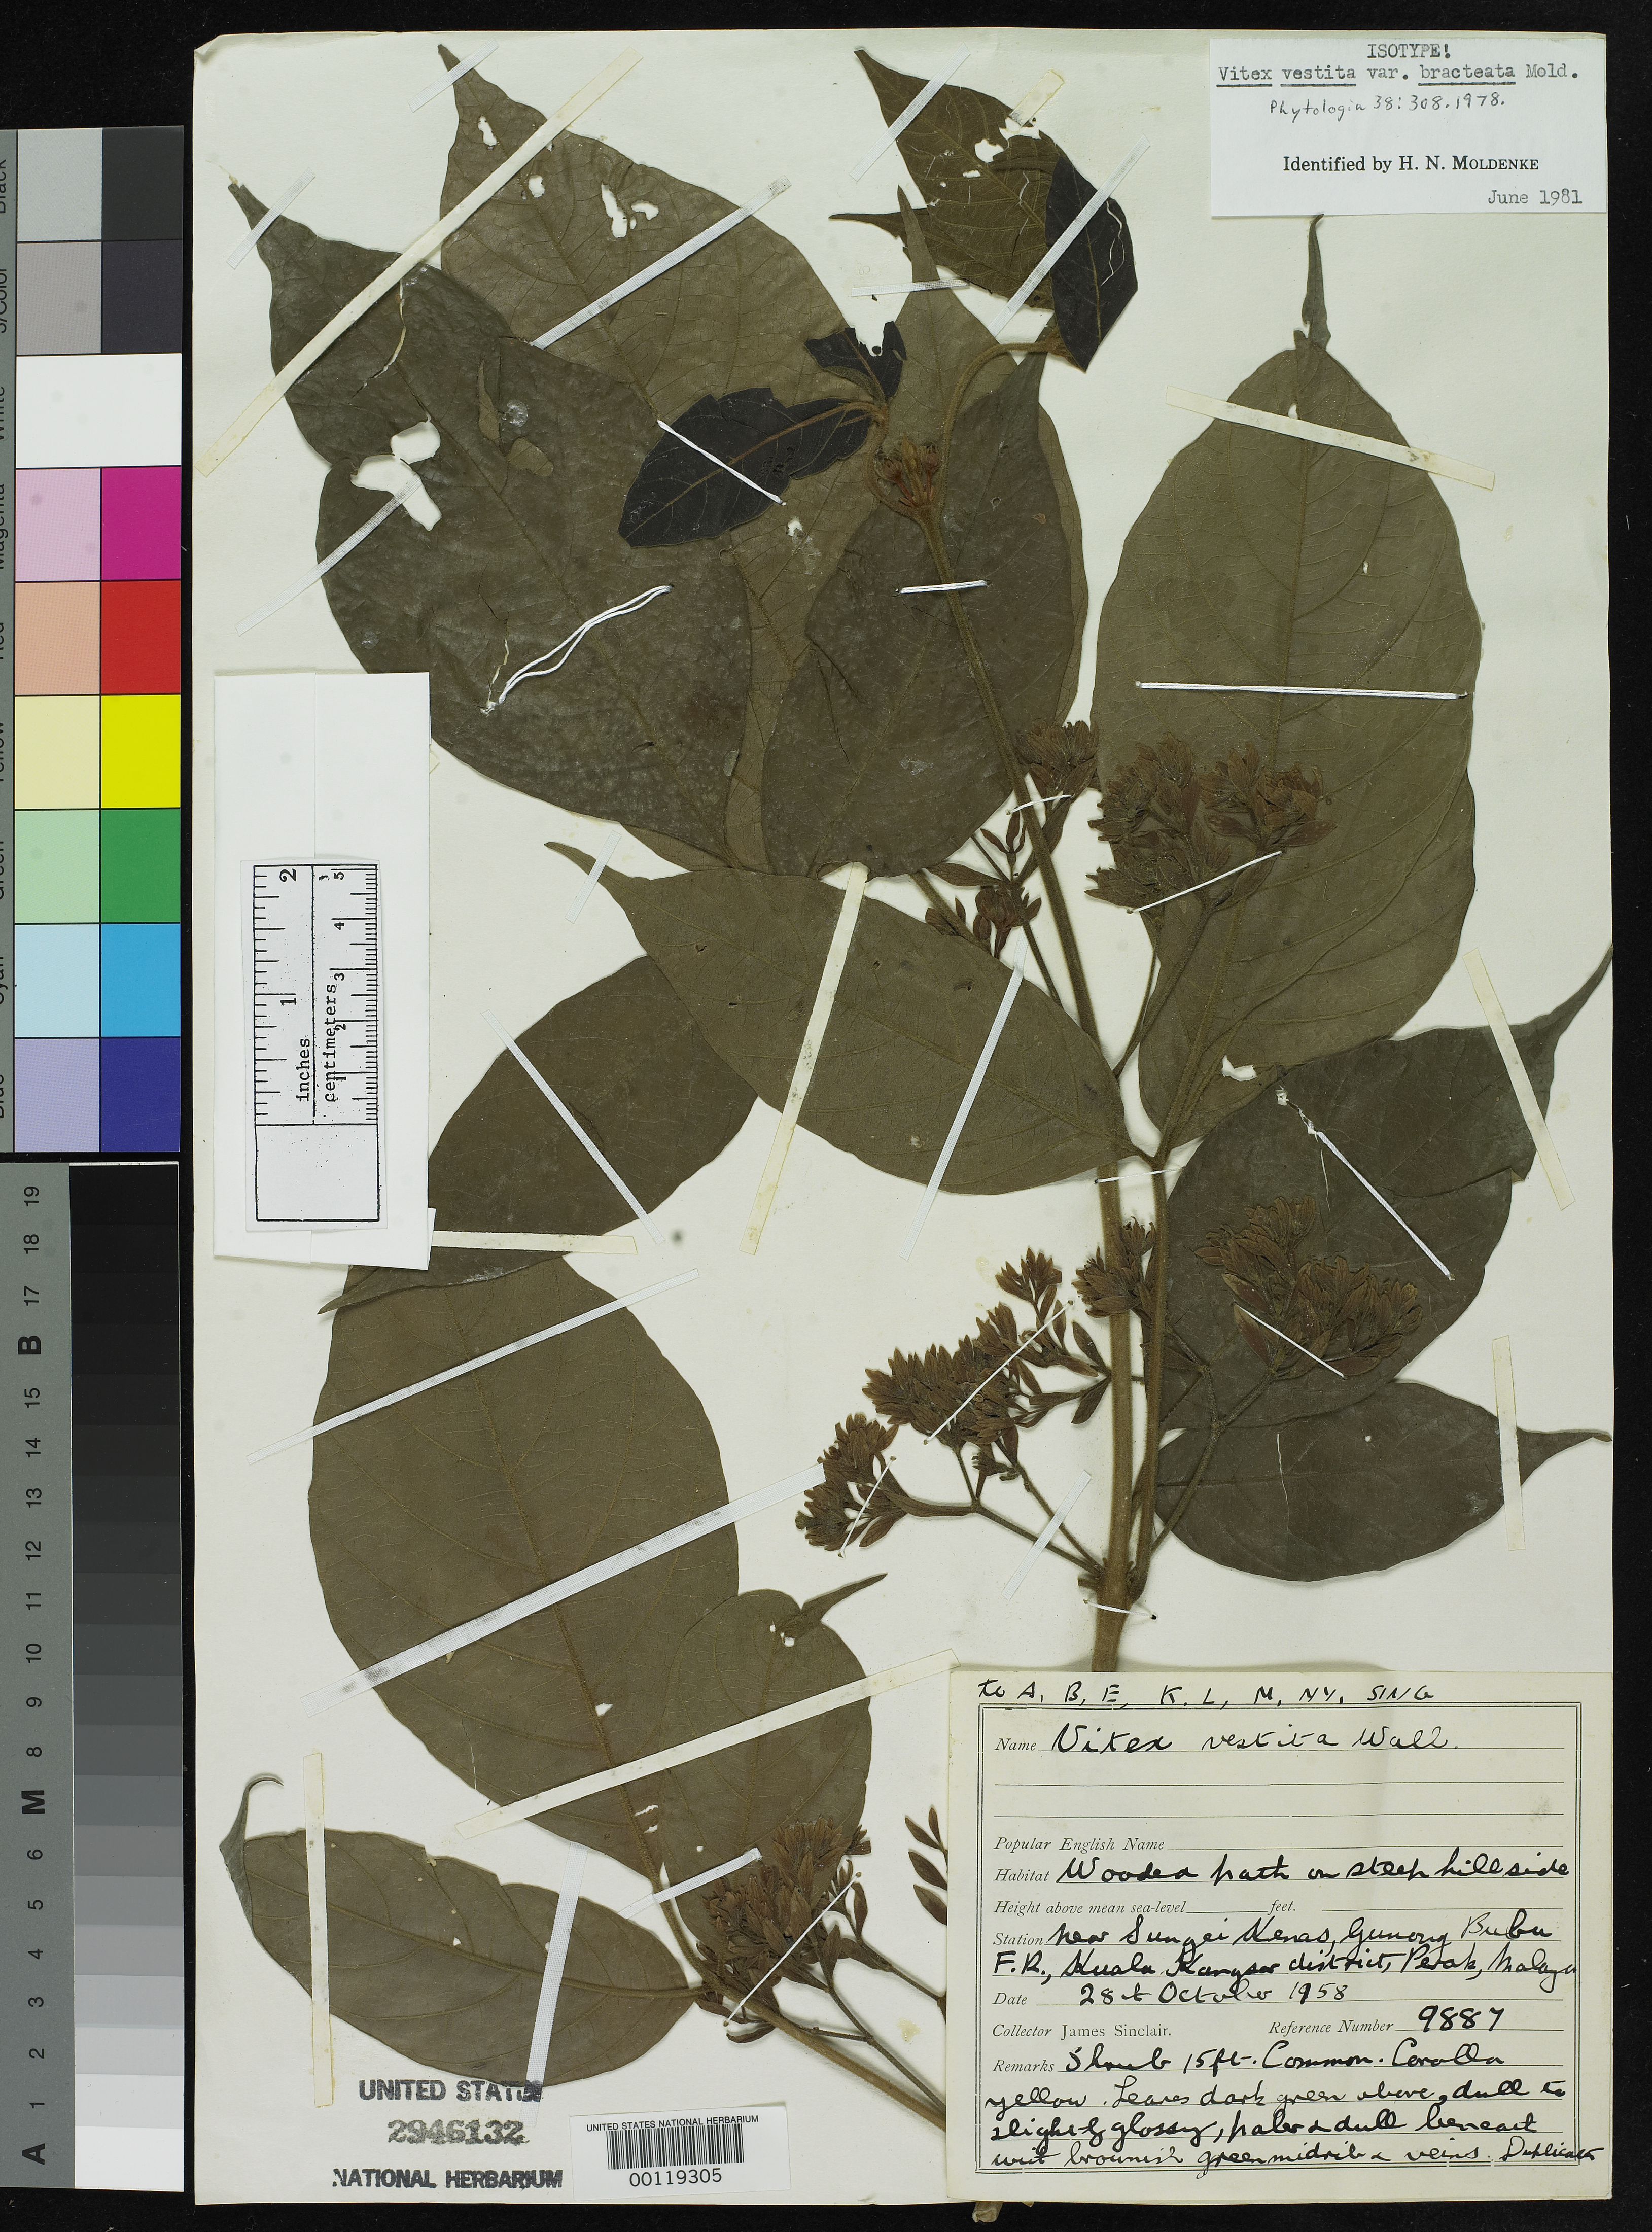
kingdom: Plantae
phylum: Tracheophyta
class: Magnoliopsida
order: Lamiales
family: Lamiaceae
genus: Vitex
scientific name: Vitex vestita var. bracteata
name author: Moldenke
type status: Isotype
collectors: J. Sinclair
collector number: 9887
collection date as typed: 28 Oct 1958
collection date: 1958-10-28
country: Malaysia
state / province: Perak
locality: Kuala Kangsar district, near Sun Gei, Kenas, Gunong, Bubu, F.R. [Malay Peninsula]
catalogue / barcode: US 2946132